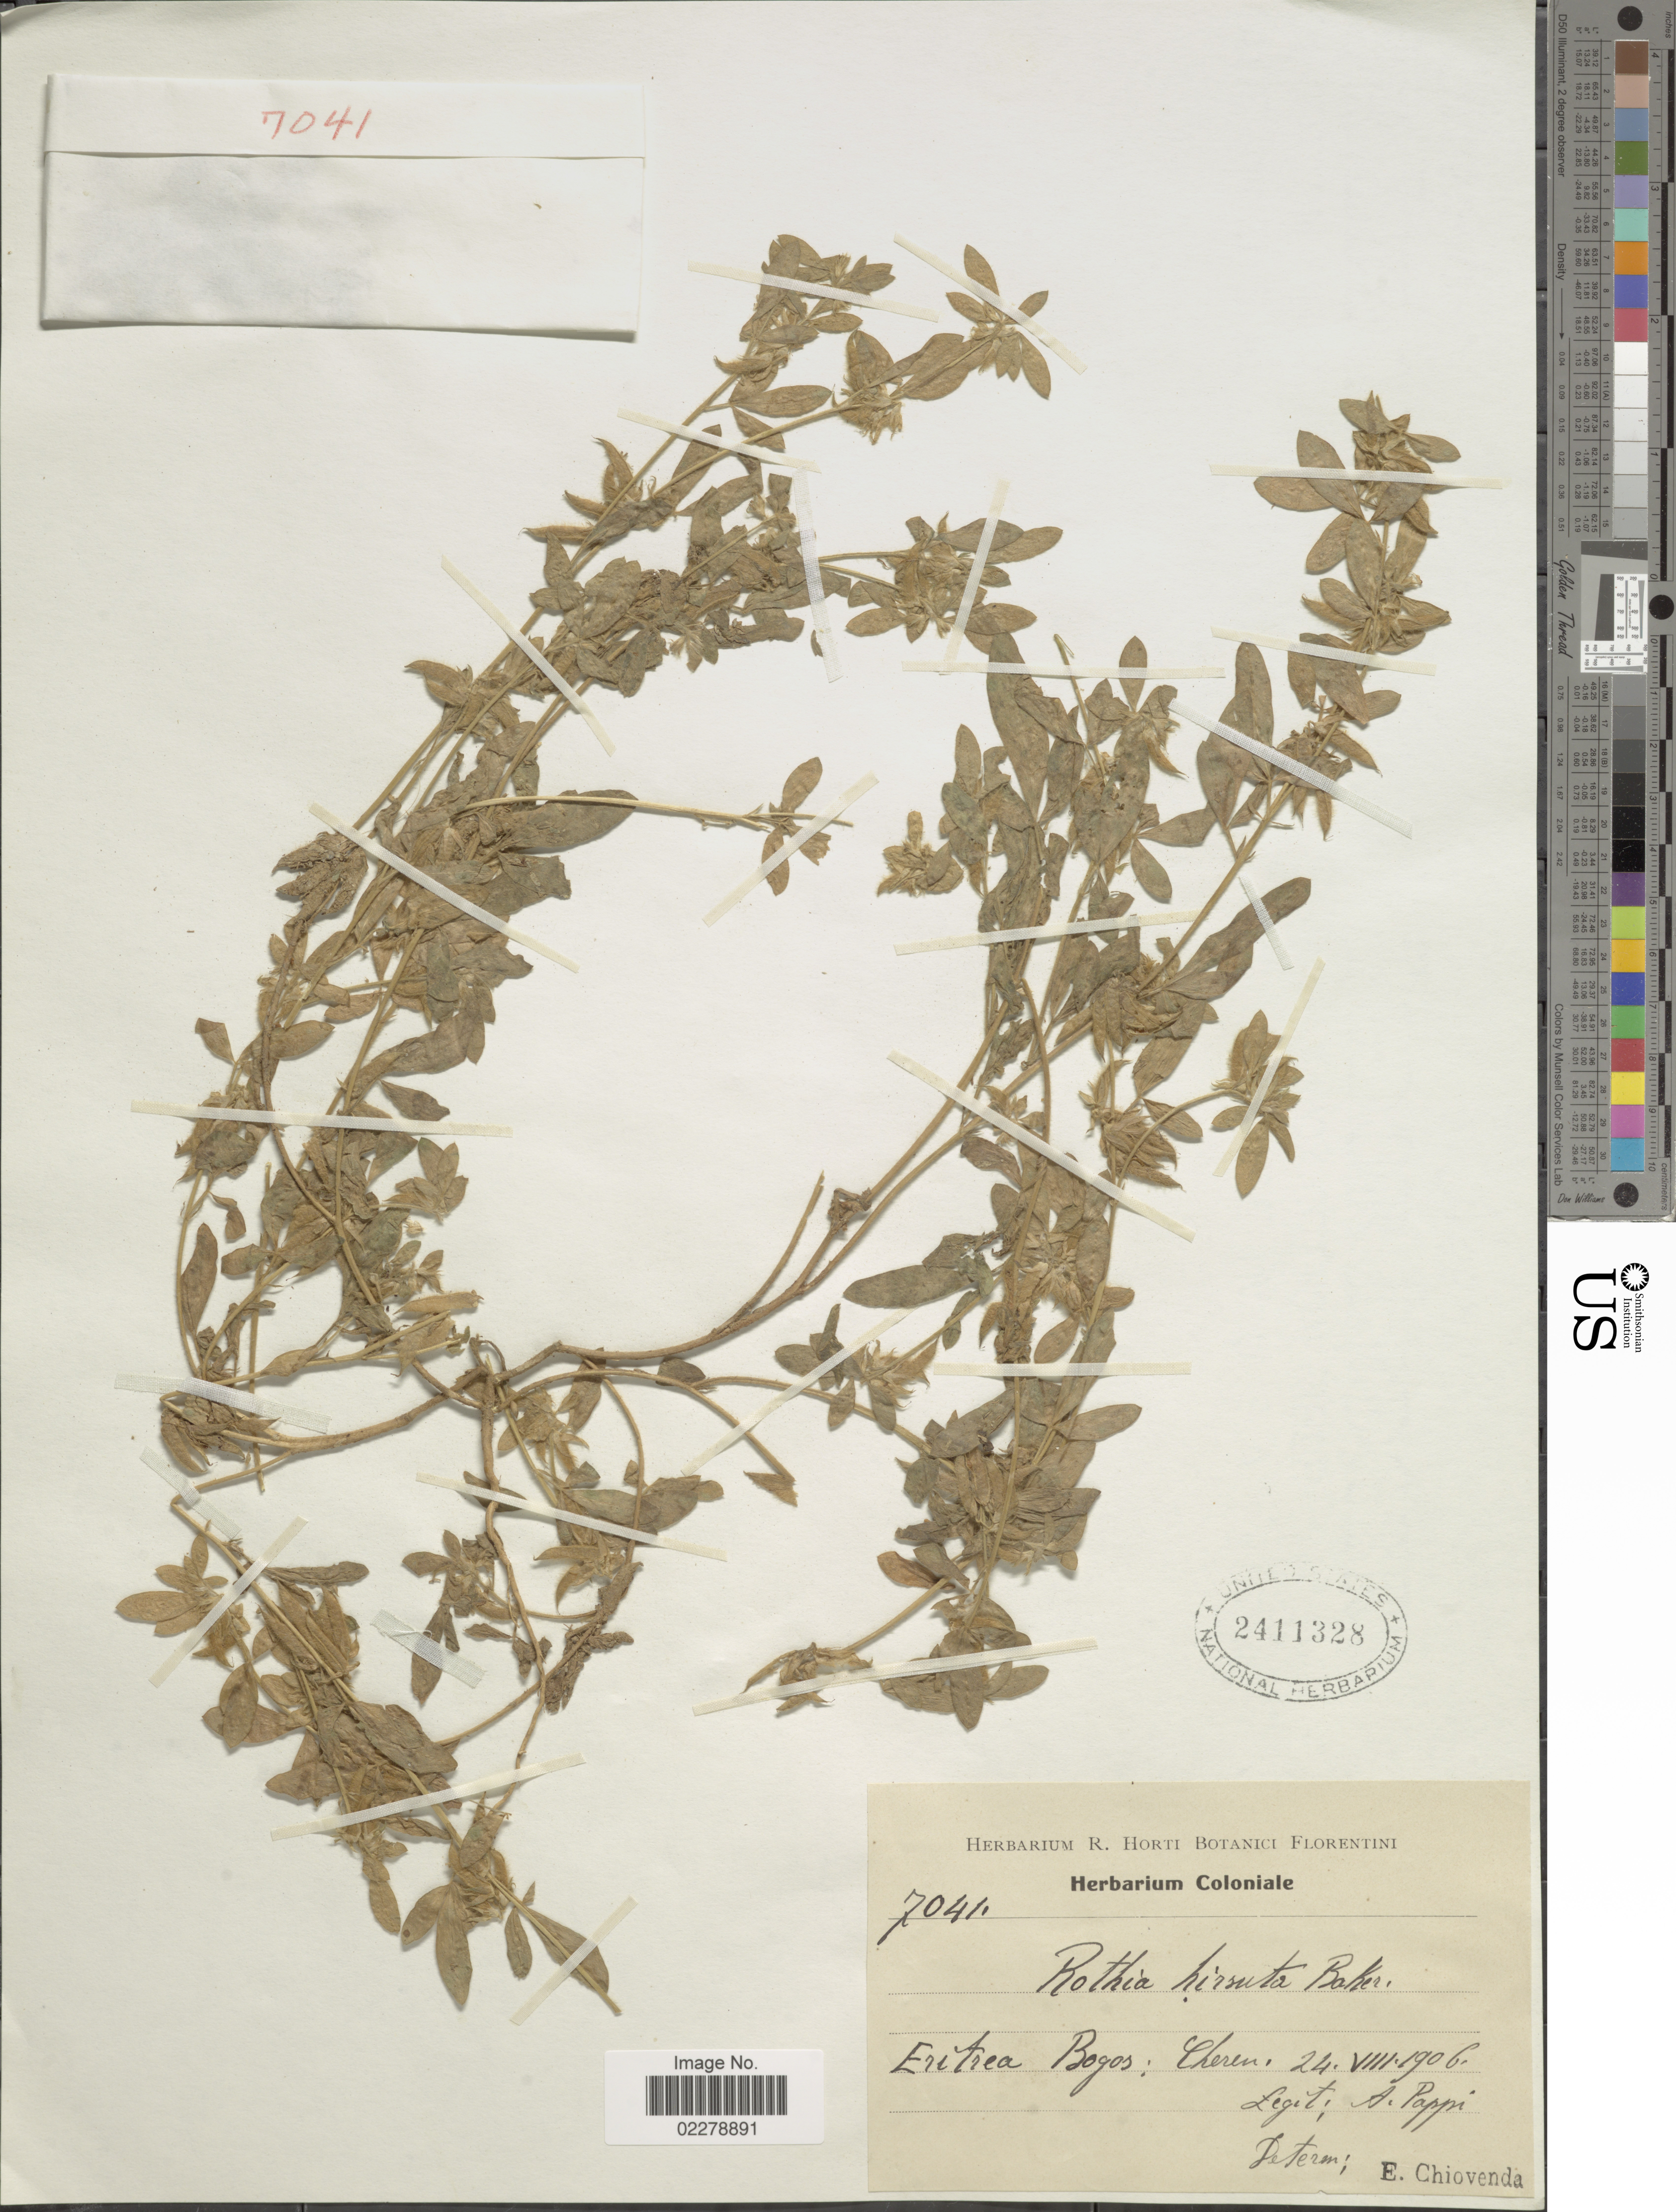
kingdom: Plantae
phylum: Tracheophyta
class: Magnoliopsida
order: Fabales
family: Fabaceae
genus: Rothia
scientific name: Rothia hirsuta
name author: (Guill. & Baker) Baker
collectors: A. Pappi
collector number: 7041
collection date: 1906-08-24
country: Eritrea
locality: Eritrea Bogos: Cheren.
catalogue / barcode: US 2411328